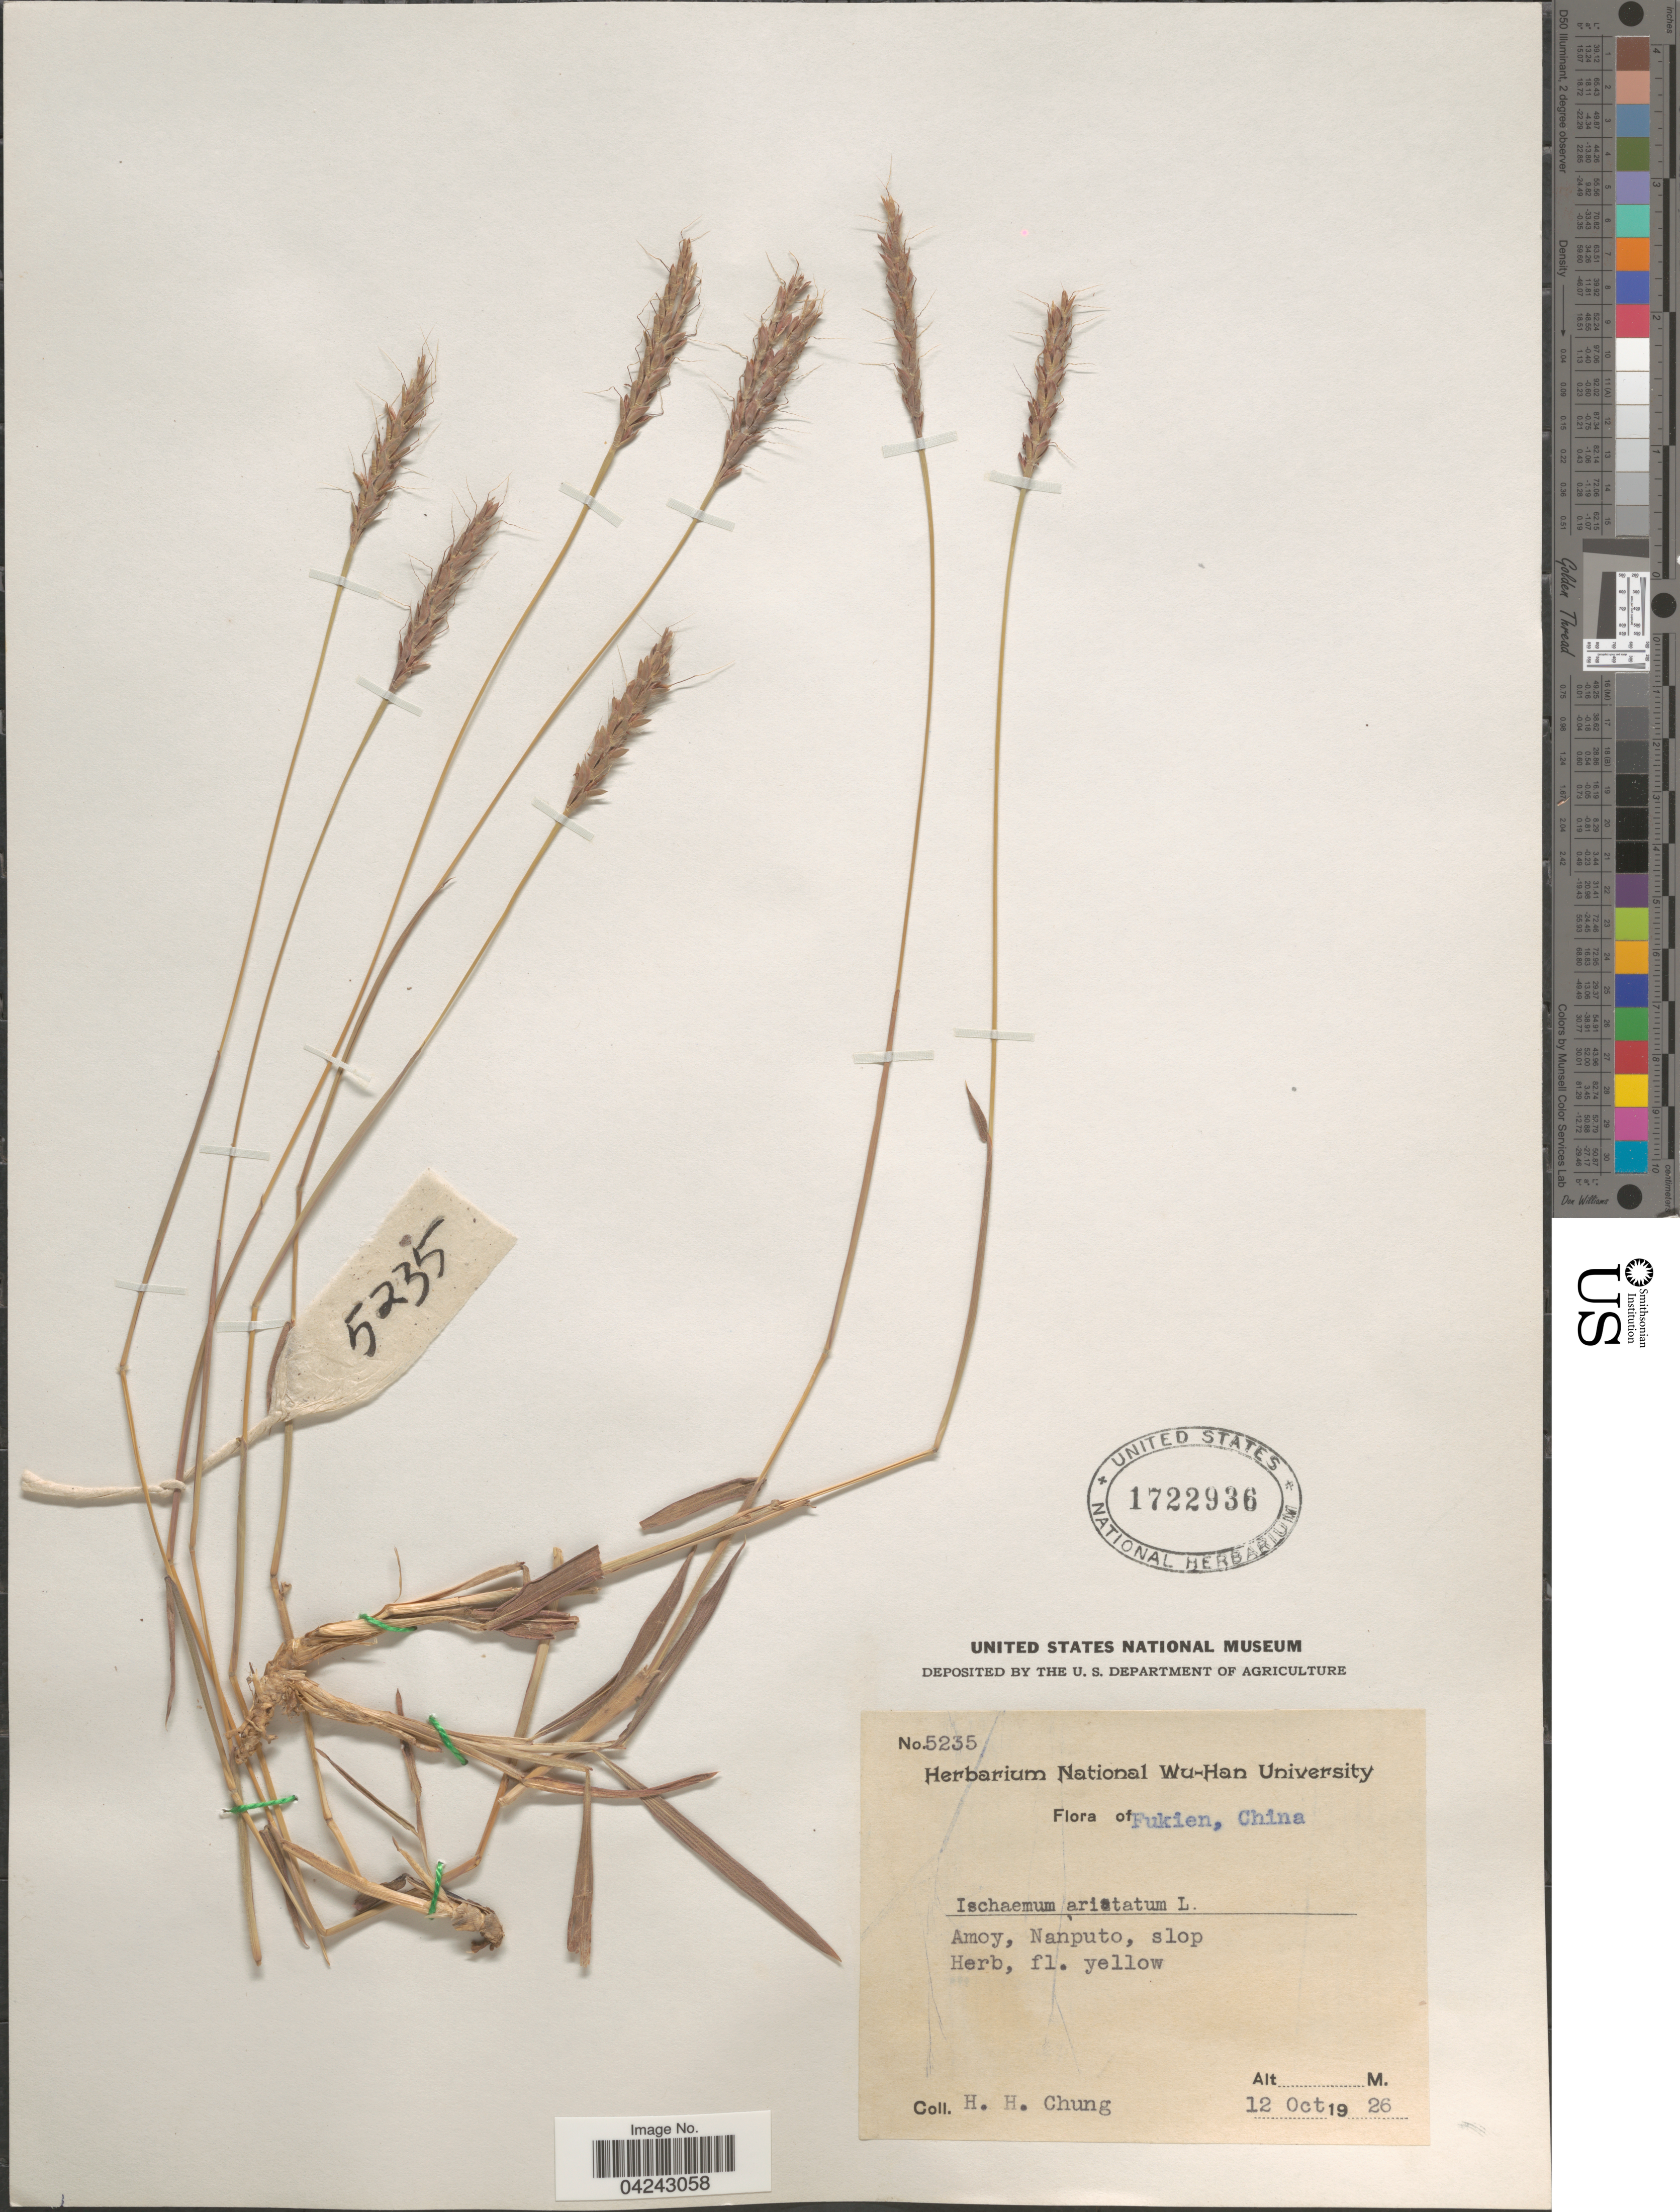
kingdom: Plantae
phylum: Tracheophyta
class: Liliopsida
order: Poales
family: Poaceae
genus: Ischaemum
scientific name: Ischaemum aristatum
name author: L.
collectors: H. Chung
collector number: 5235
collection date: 1926-10-12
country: China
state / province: Fujian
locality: Fukien. Amoy, Nanputo.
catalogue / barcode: US 1722936